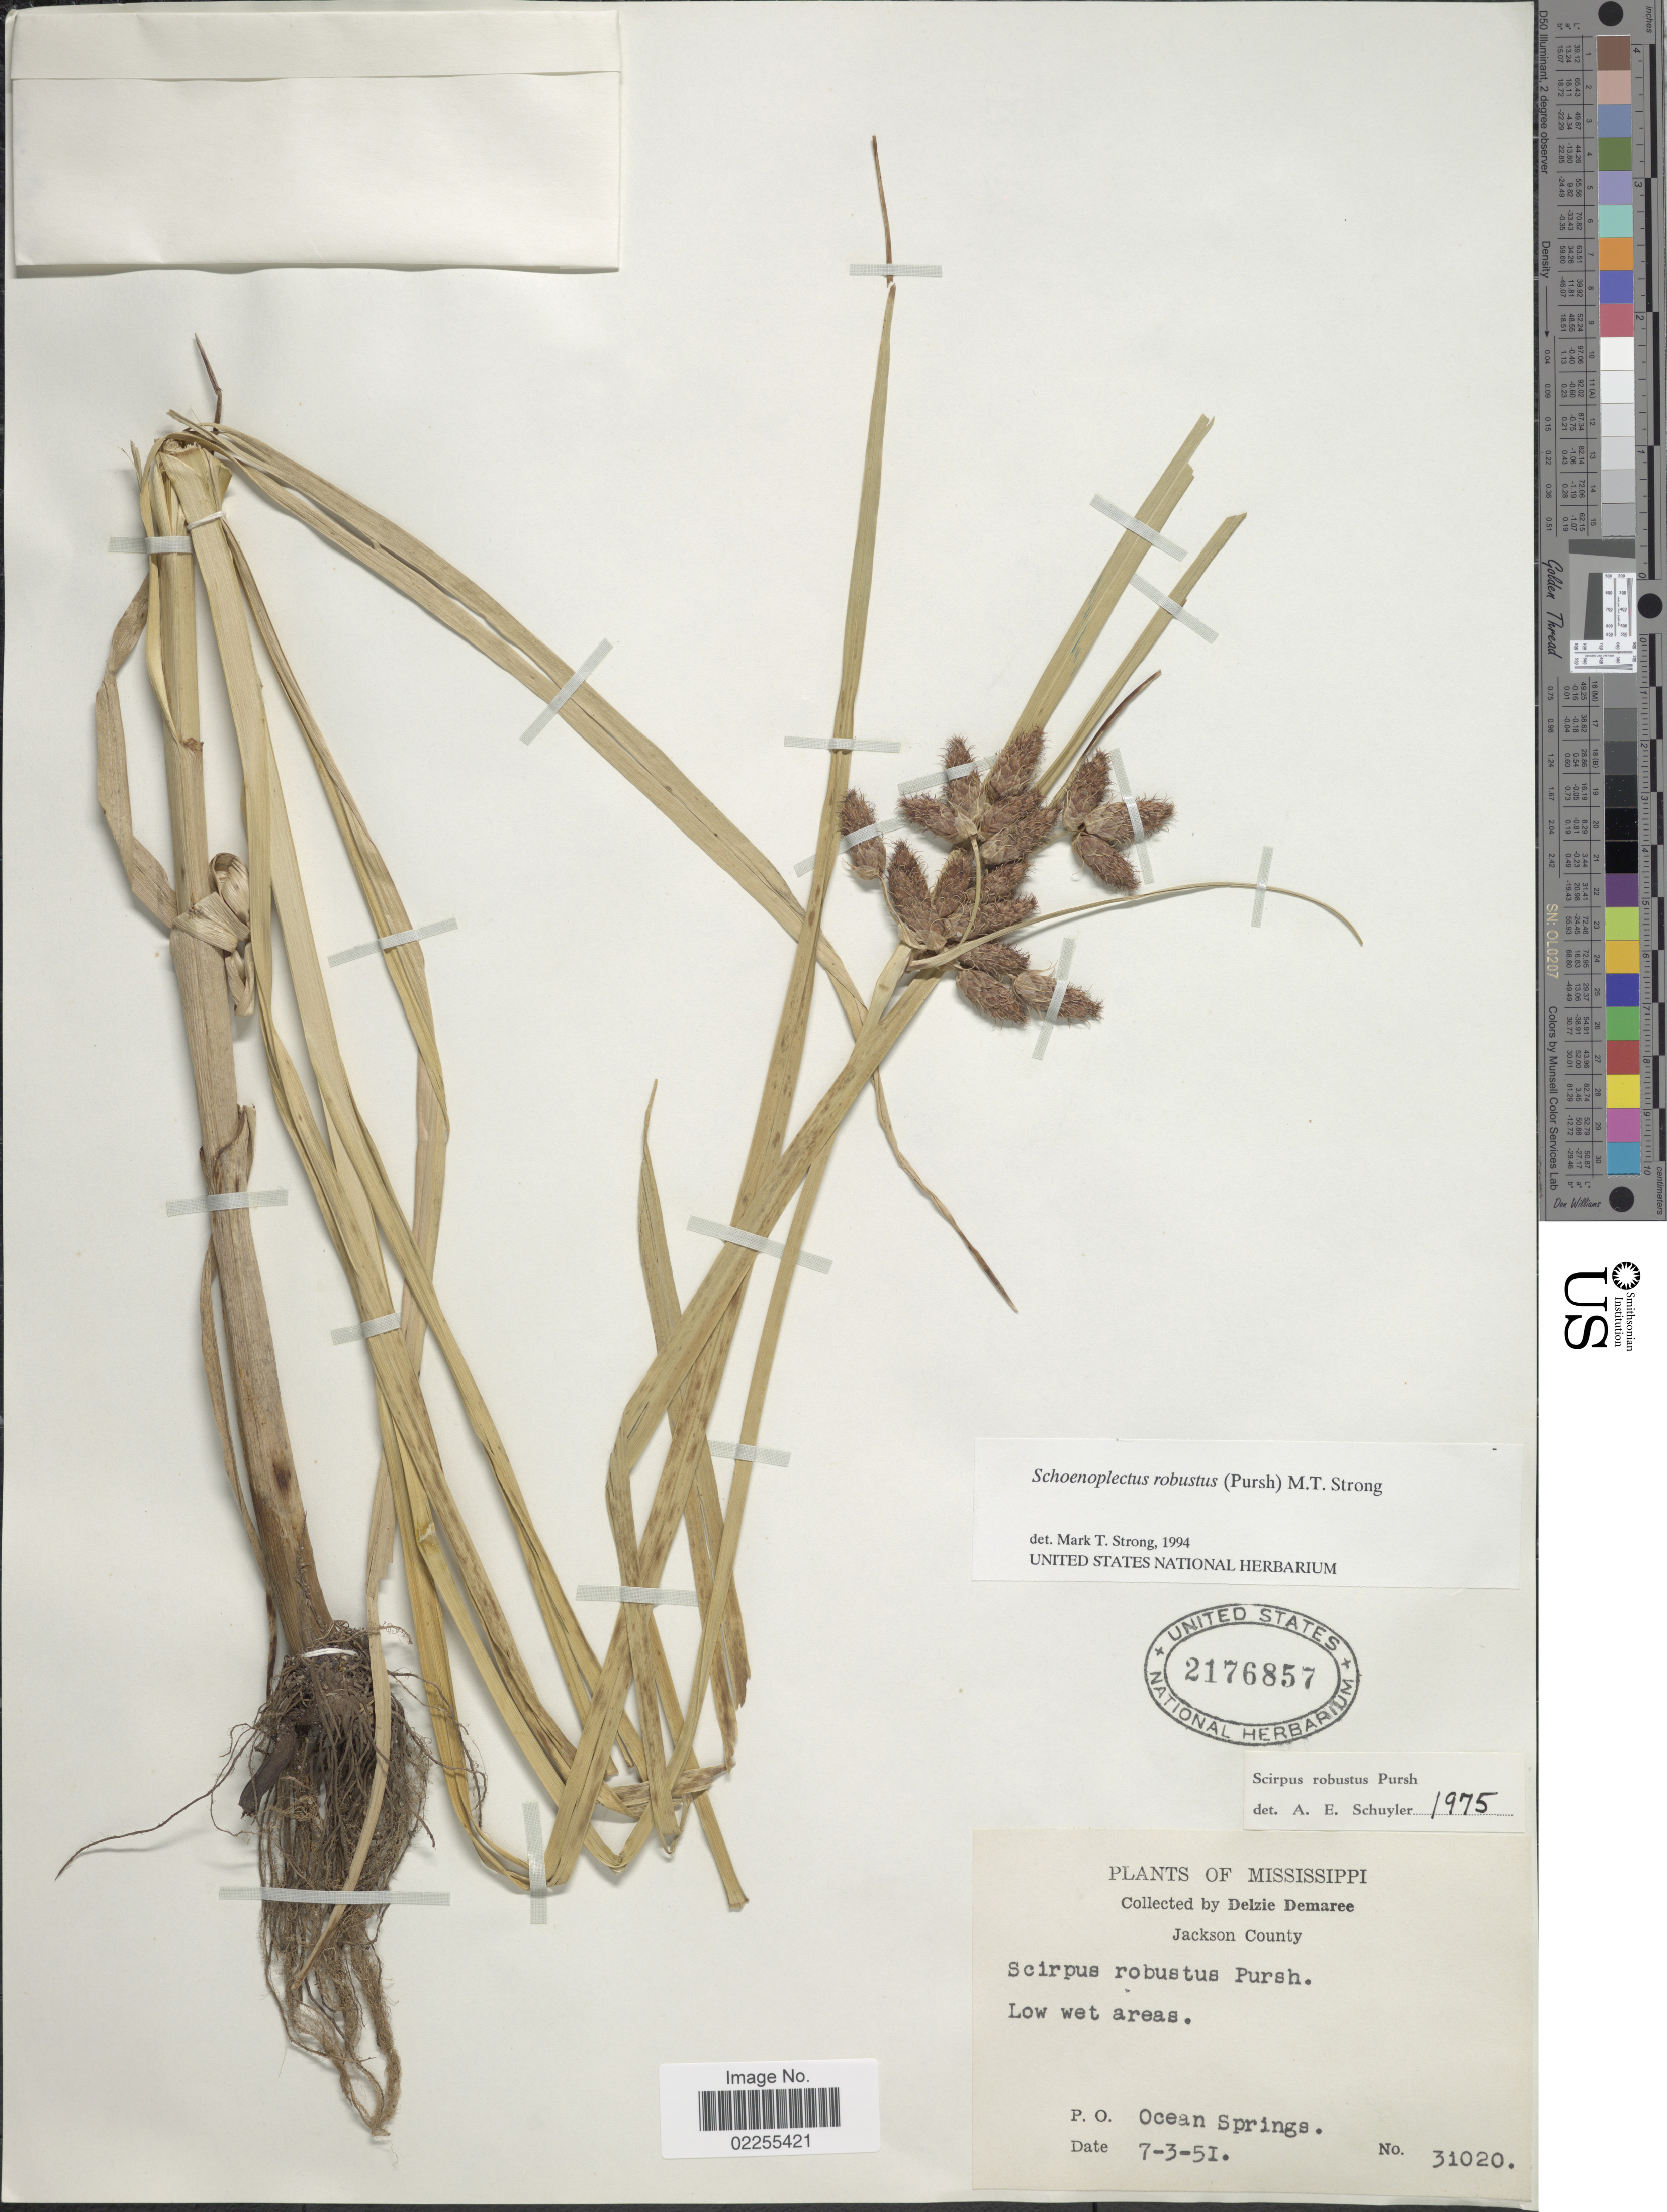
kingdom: Plantae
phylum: Tracheophyta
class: Liliopsida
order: Poales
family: Cyperaceae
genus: Bolboschoenus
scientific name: Bolboschoenus robustus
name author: (Pursh) Soják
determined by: Strong, M. T., (US), Smithsonian Institution - National Museum of Natural History (UNITED STATES)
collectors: D. Demaree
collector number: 31020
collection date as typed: Transcribed d/m/y: 3/7/51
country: United States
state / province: Mississippi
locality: Jackson County, low wet areas, P.O. Ocean Springs.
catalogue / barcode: US 2176857